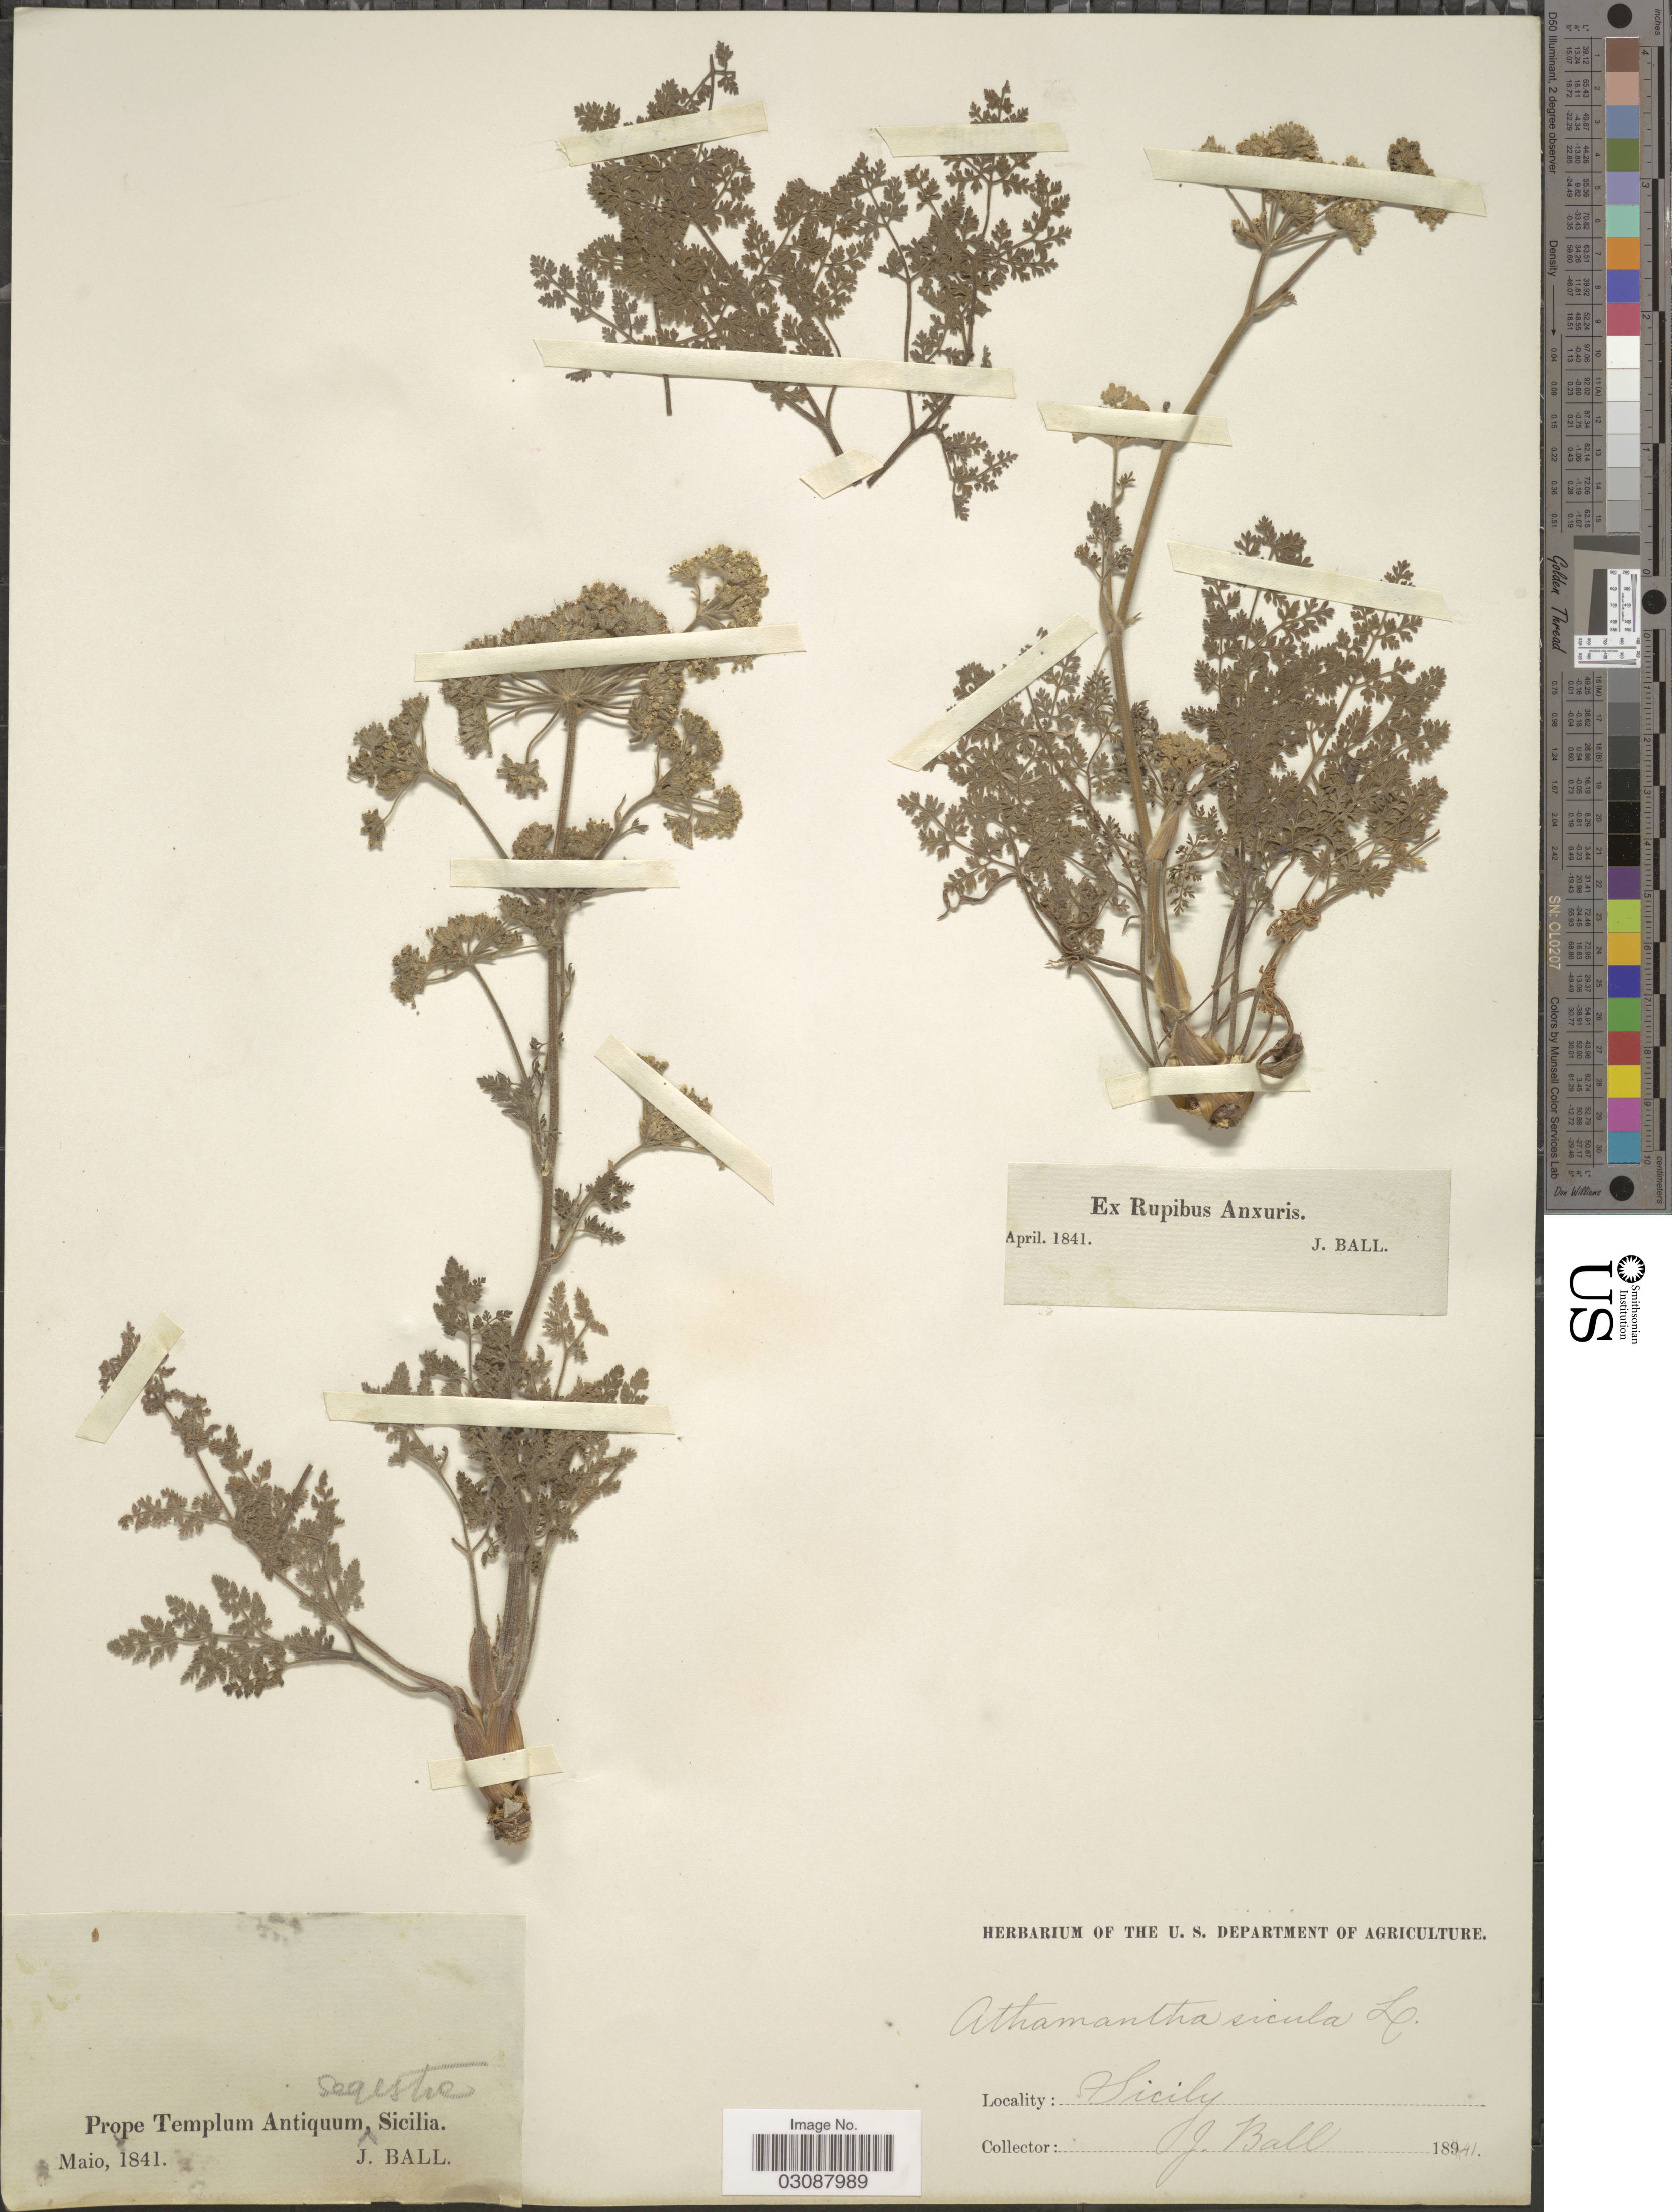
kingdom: Plantae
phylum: Tracheophyta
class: Magnoliopsida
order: Apiales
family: Apiaceae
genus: Athamanta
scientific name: Athamanta sicula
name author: L.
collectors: J. Ball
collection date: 1841-05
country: Italy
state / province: Siciliana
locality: Prope Templum Antiquum Segesta, Sicilia.